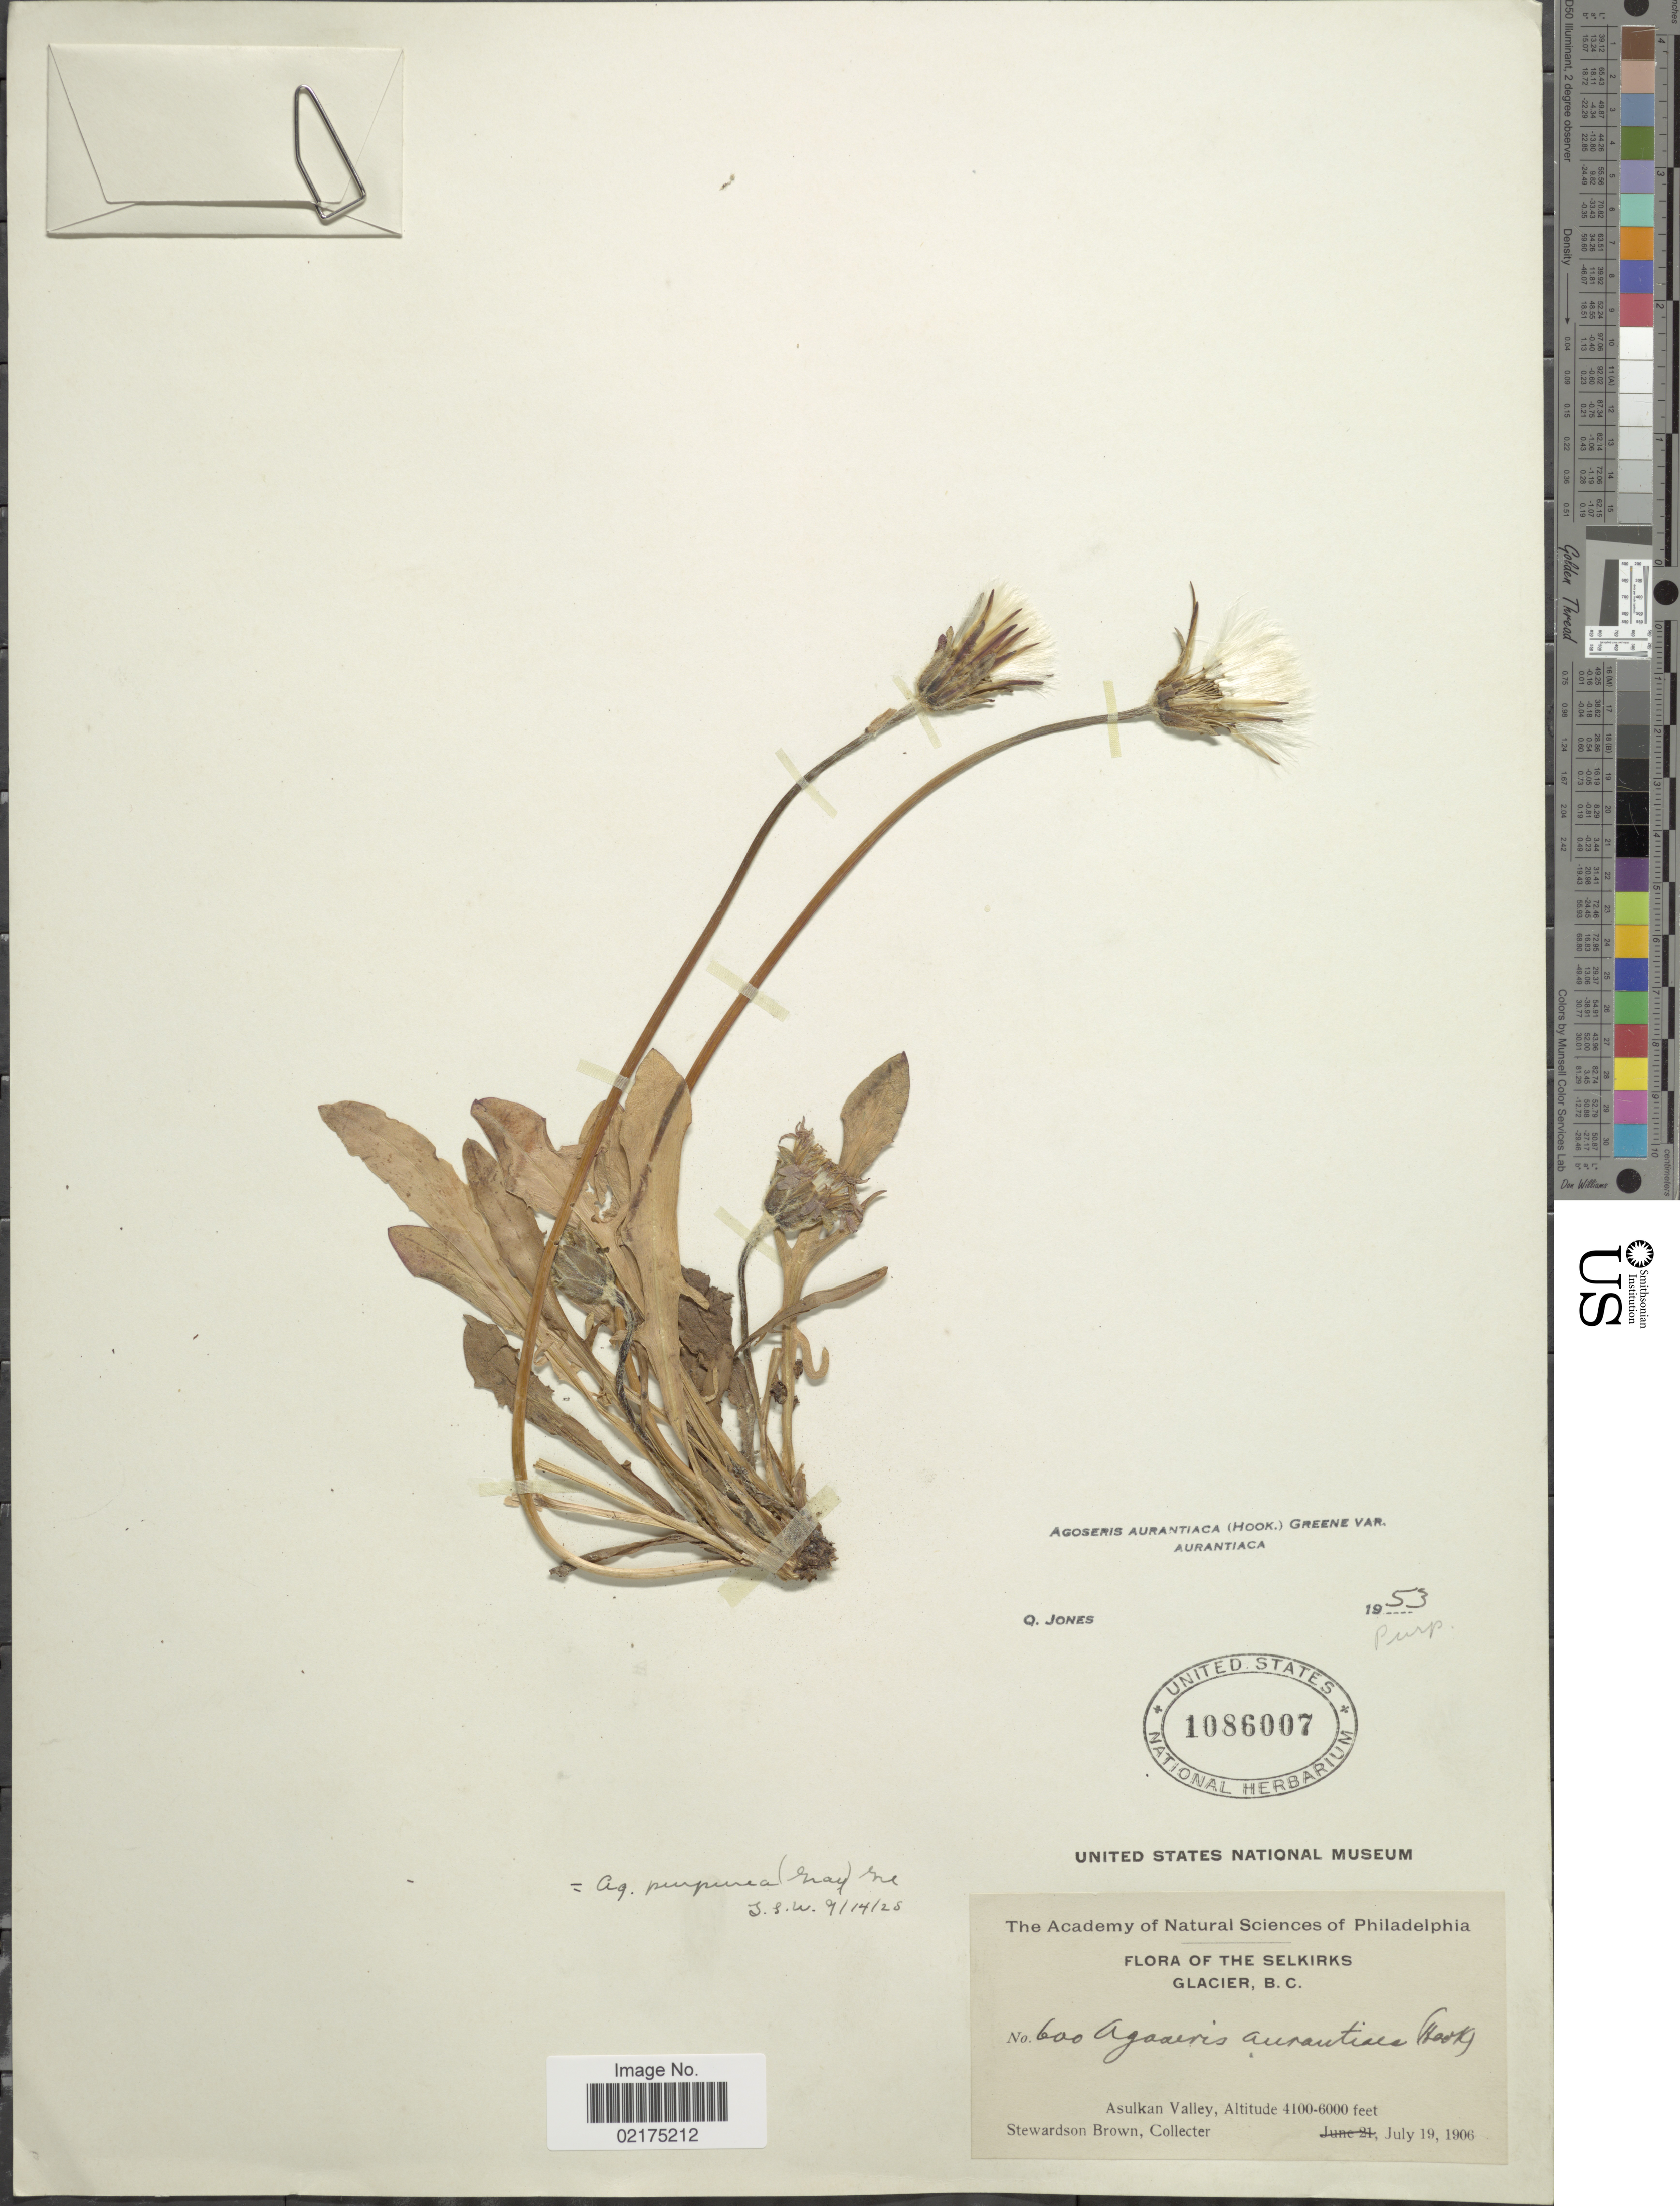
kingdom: Plantae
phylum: Tracheophyta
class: Magnoliopsida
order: Asterales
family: Asteraceae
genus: Agoseris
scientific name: Agoseris aurantiaca var. aurantiaca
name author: (Hook.) Greene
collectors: S. Brown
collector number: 600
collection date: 1906-07-19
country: Canada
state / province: British Columbia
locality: Selkirks, Glacier, B.C., Asulkan Valley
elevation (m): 1250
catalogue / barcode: US 1086007